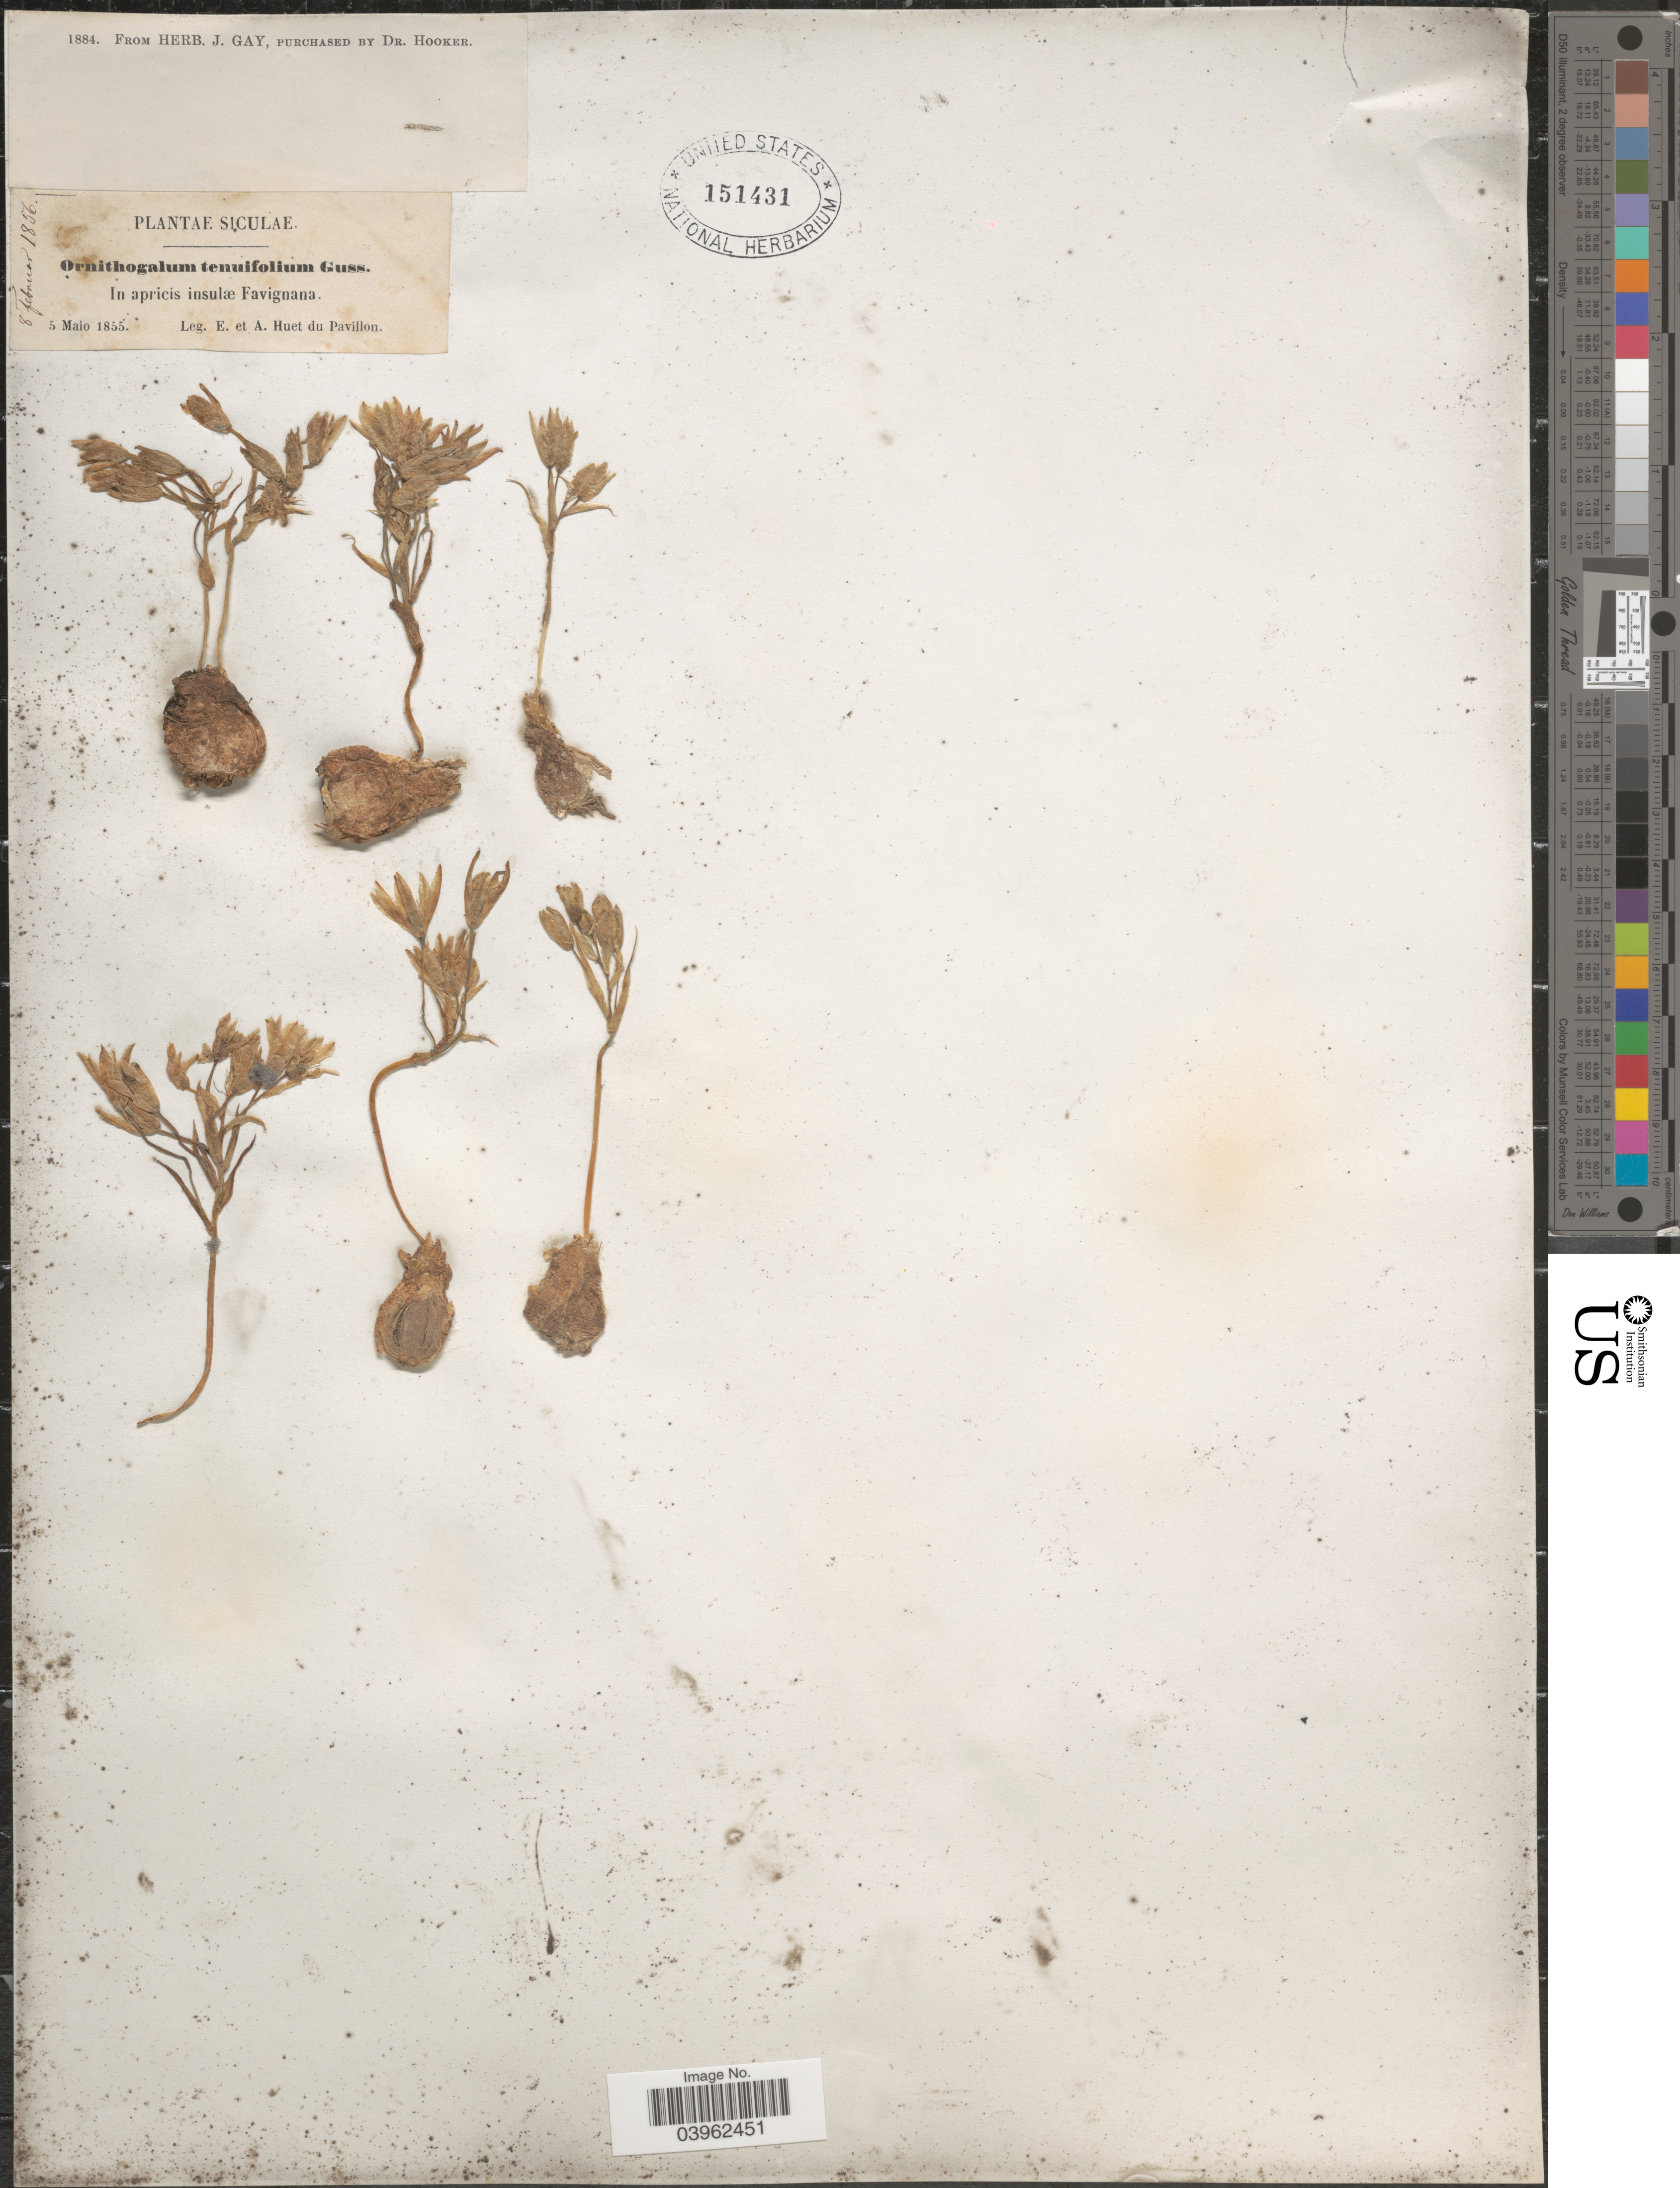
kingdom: Plantae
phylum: Tracheophyta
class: Liliopsida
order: Asparagales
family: Asparagaceae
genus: Ornithogalum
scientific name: Ornithogalum tenuifolium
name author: F. Delaroche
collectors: E. Huet du Pavillon & A. Huet du Pavillon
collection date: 1855-05-05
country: Italy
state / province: Siciliana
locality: Siculae. In apricis insulæ Favignana.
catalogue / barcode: US 151431